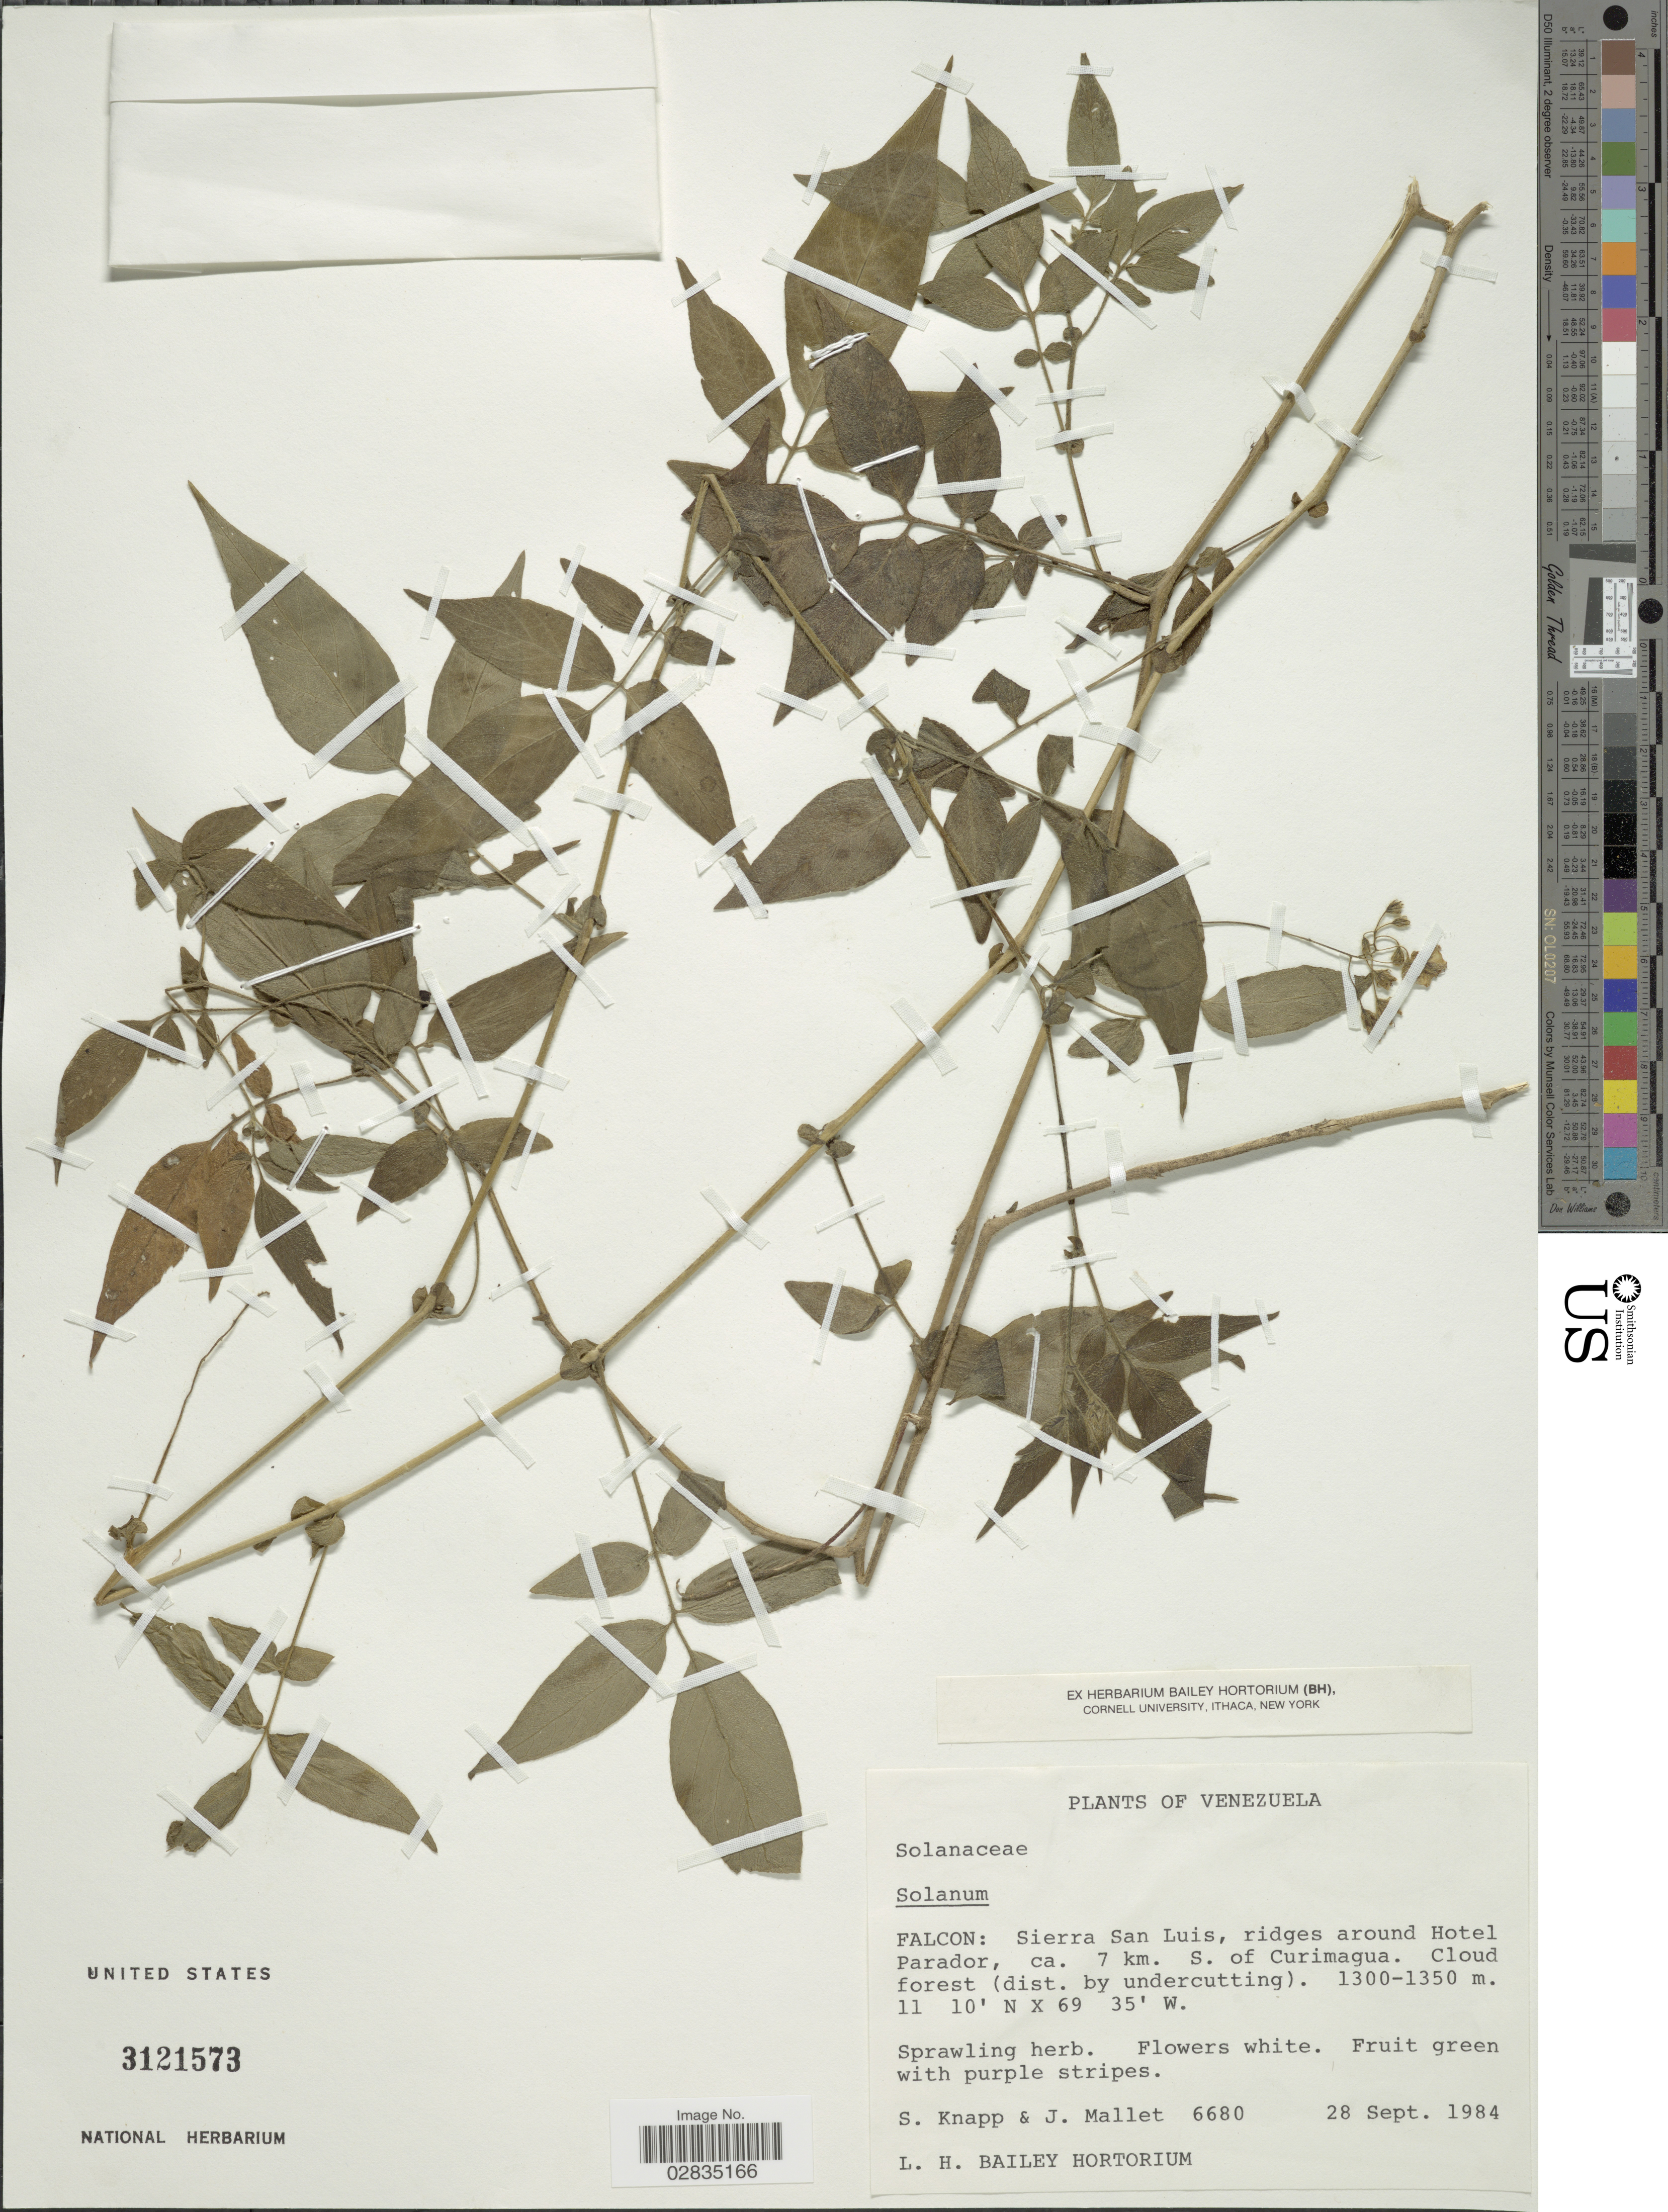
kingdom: Plantae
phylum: Tracheophyta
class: Magnoliopsida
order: Solanales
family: Solanaceae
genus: Solanum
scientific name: Solanum colombianum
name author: Dunal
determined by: Knapp, S. D.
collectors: S. Knapp & J. Mallet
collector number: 6680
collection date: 1984-09-28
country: Venezuela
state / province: Falcón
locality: Sierra San Luis, ridges around Hotel Parador, ca. 7 km. S. of Curimagua.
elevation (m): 1300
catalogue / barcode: US 3121573